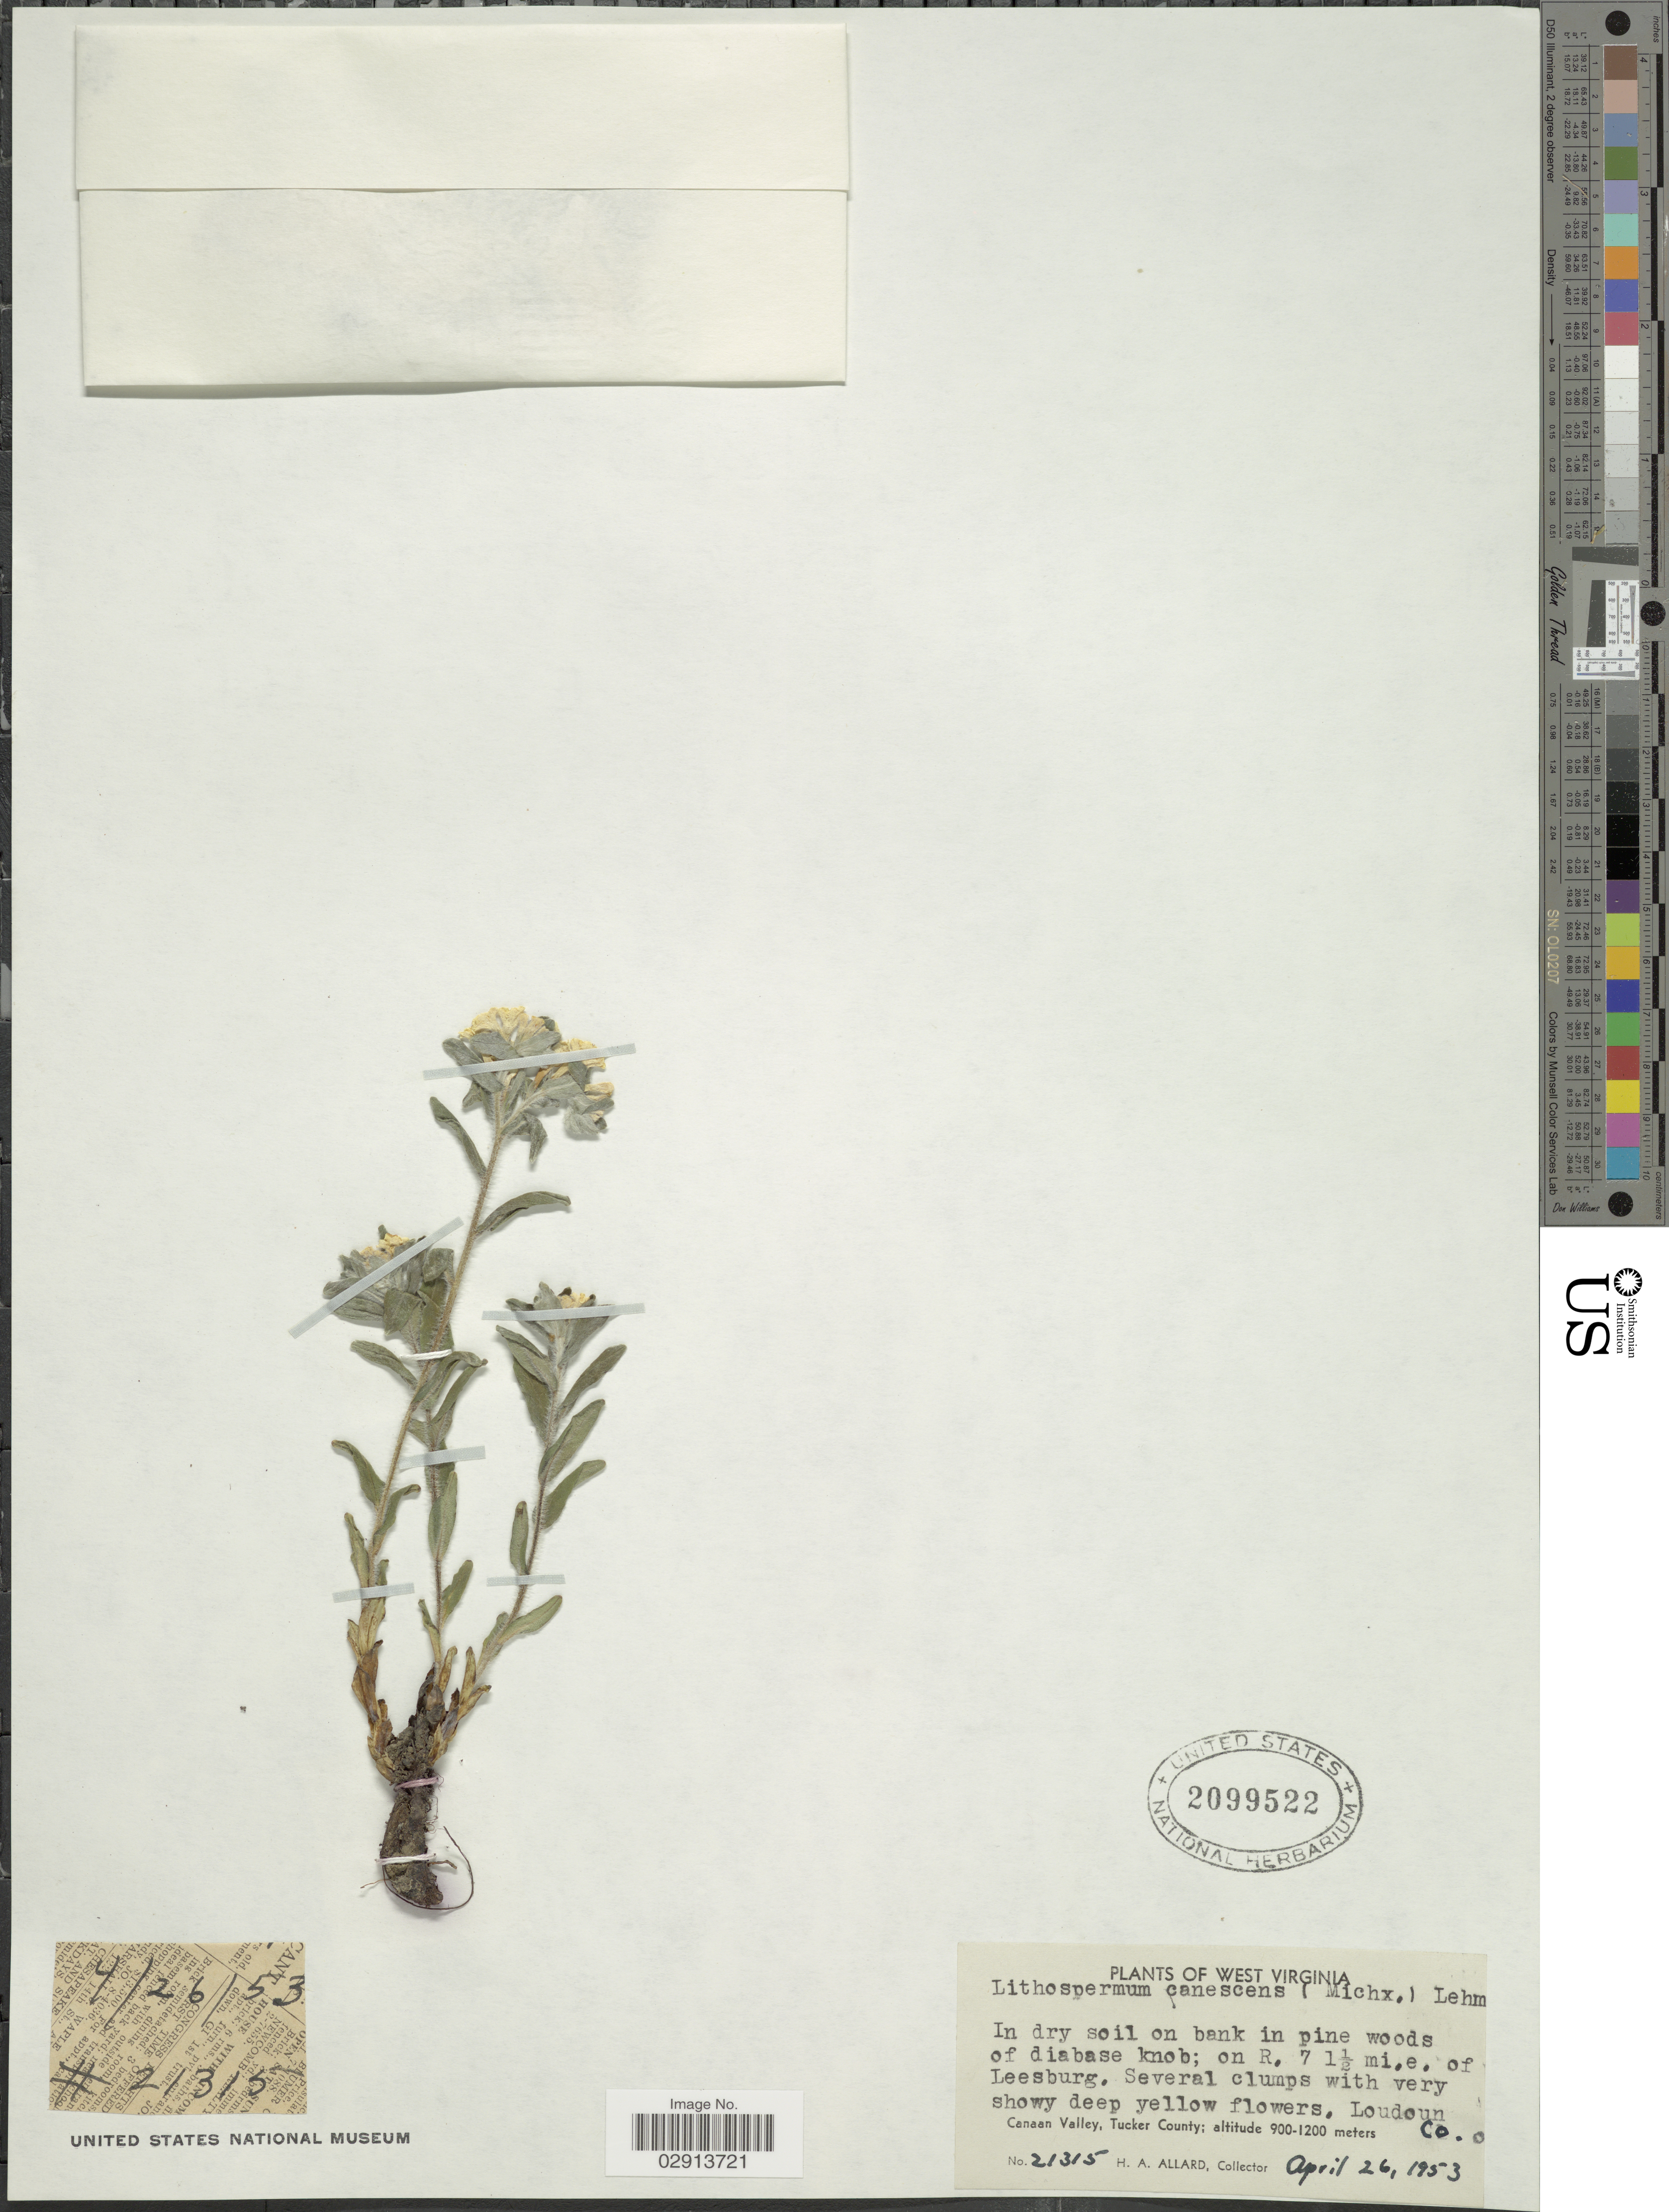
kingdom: Plantae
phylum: Tracheophyta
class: Magnoliopsida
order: Boraginales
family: Boraginaceae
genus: Lithospermum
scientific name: Lithospermum canescens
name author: (Michx.) Lehm.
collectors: H. A. Allard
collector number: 21315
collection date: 1953-04-26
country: United States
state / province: West Virginia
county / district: Tucker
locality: In dry soil on bank in pine woods of diabase Knob; on R, 7 1½ mi, e. of Leesburg. Loudoun Co. Canaan Valley, Tucker County.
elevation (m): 900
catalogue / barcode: US 2099522